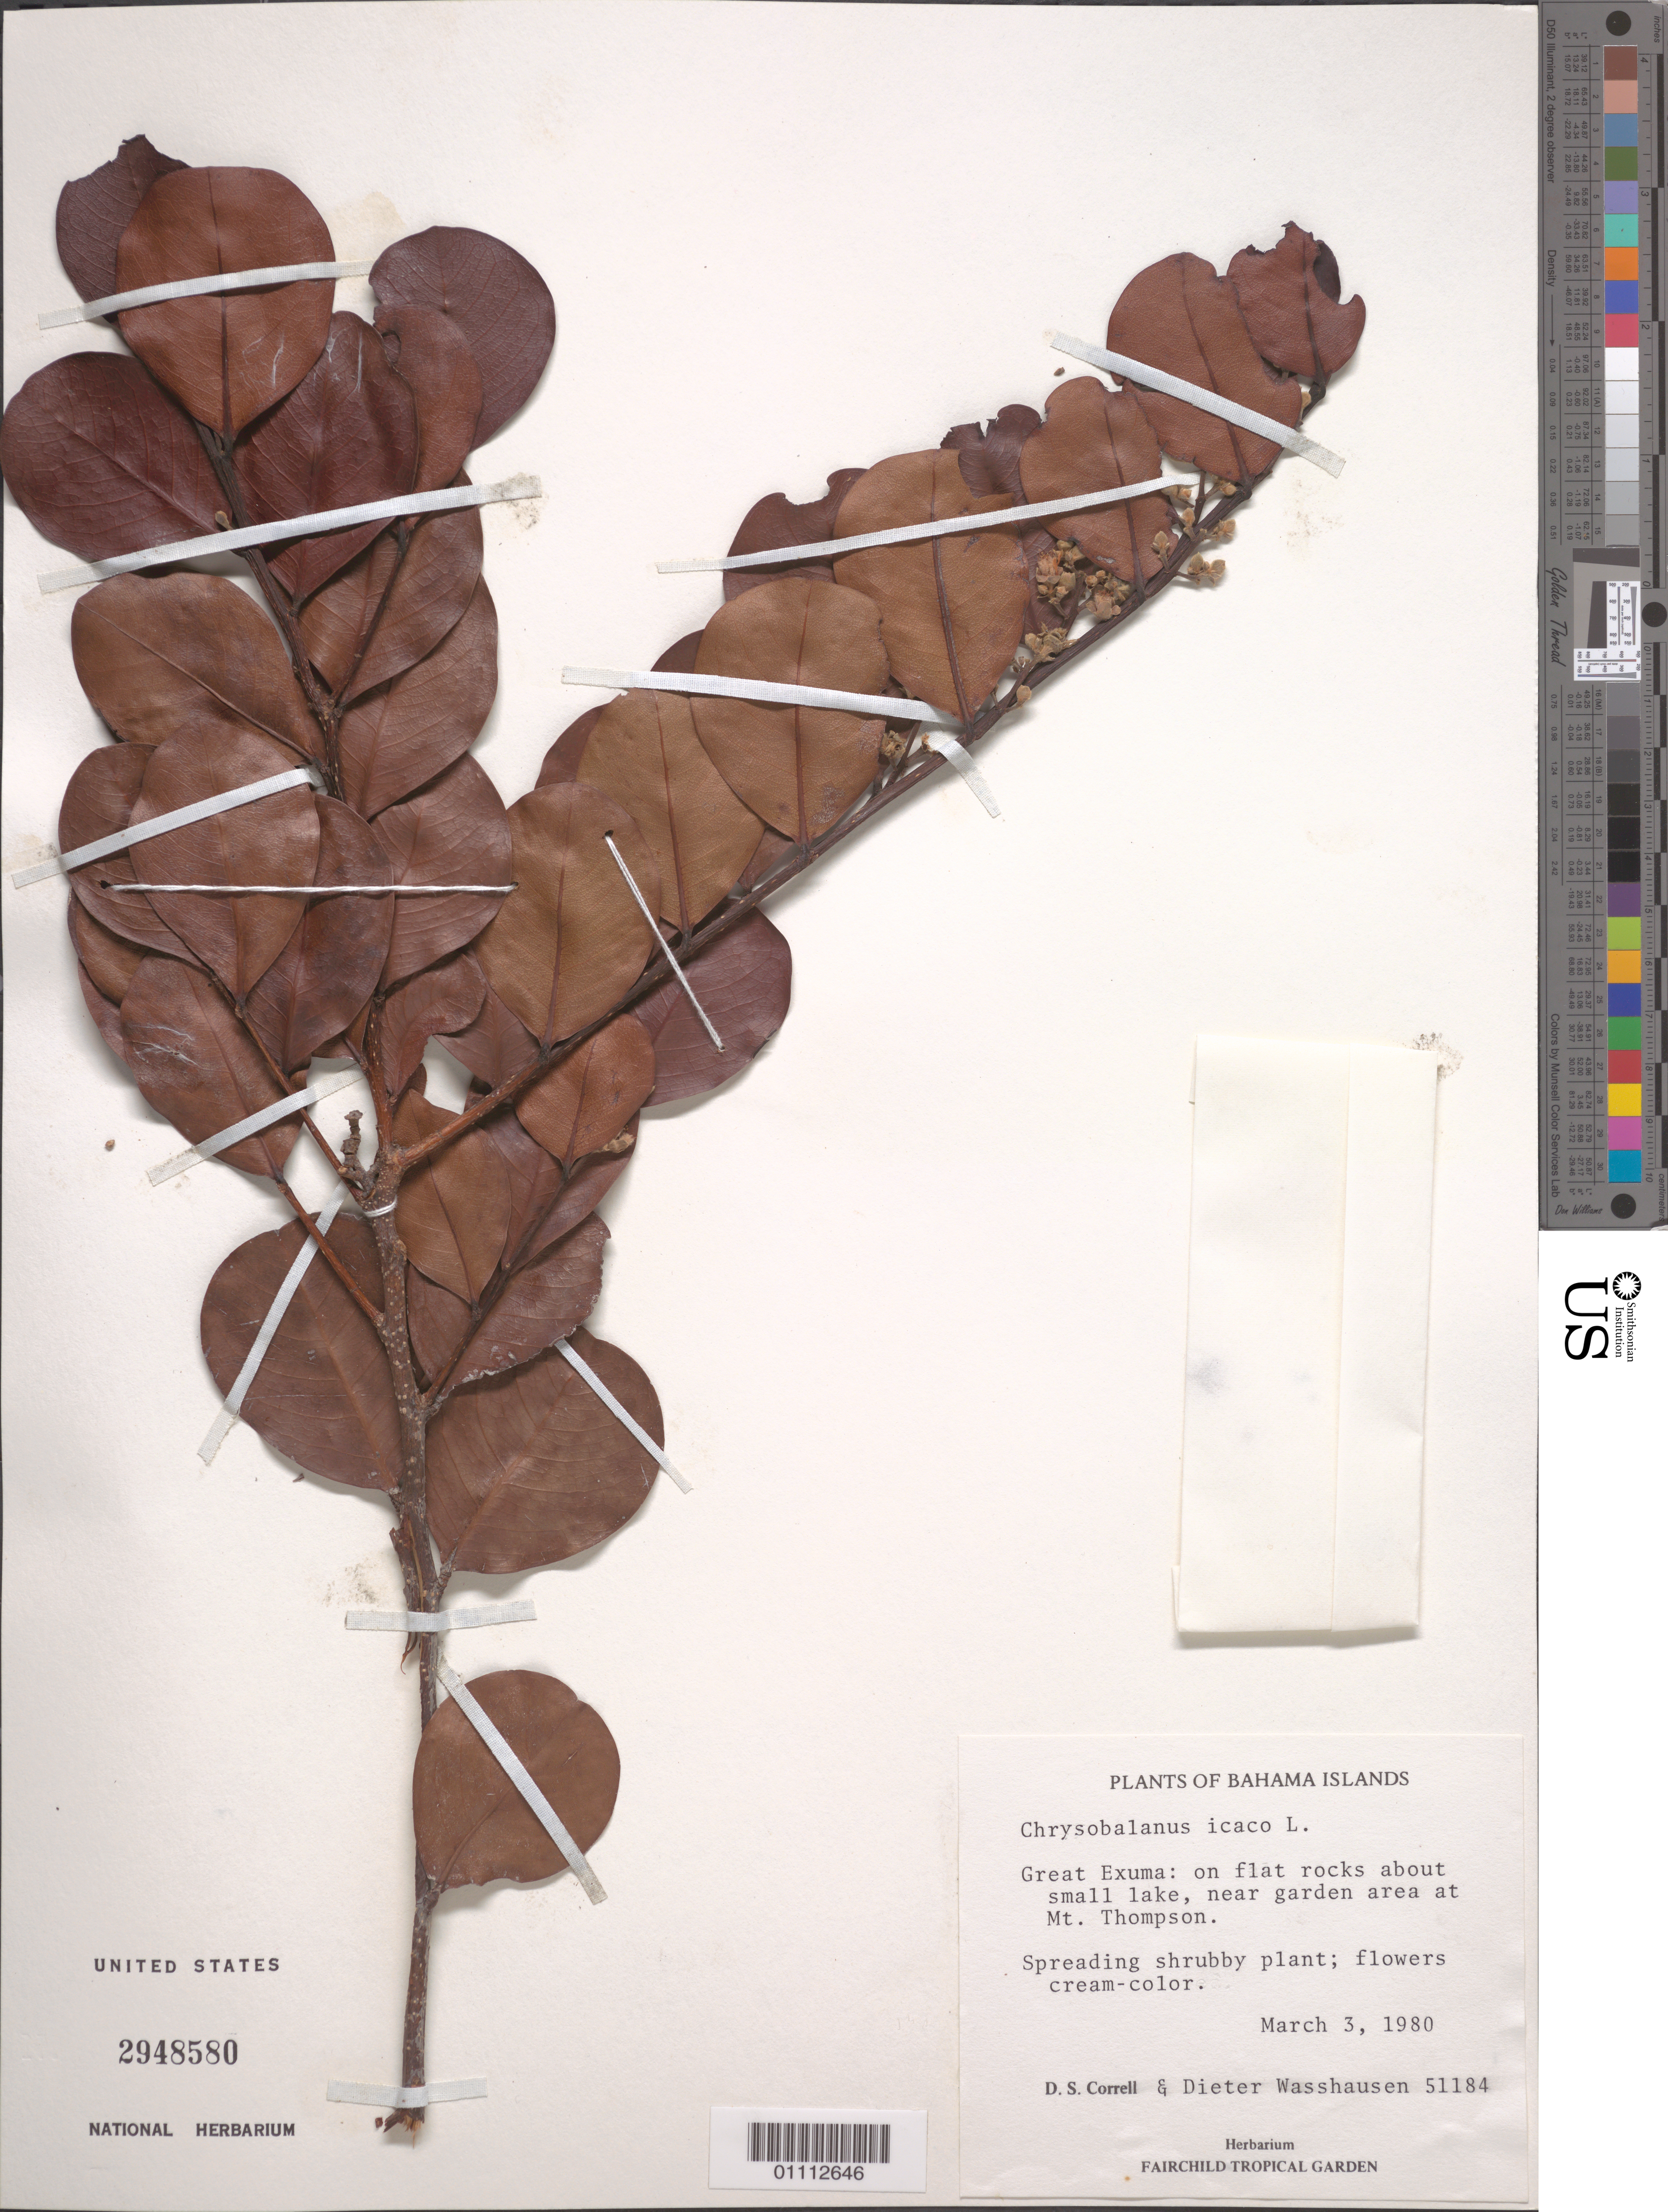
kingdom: Plantae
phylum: Tracheophyta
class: Magnoliopsida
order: Malpighiales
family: Chrysobalanaceae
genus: Chrysobalanus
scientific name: Chrysobalanus icaco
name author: L.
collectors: D. S. Correll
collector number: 51184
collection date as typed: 03 Mar 1980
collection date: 1980-03-03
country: Bahamas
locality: Great exuma: on flat rocks about about small lake, near garden area at Mt. Thompson.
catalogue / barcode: US 2948580